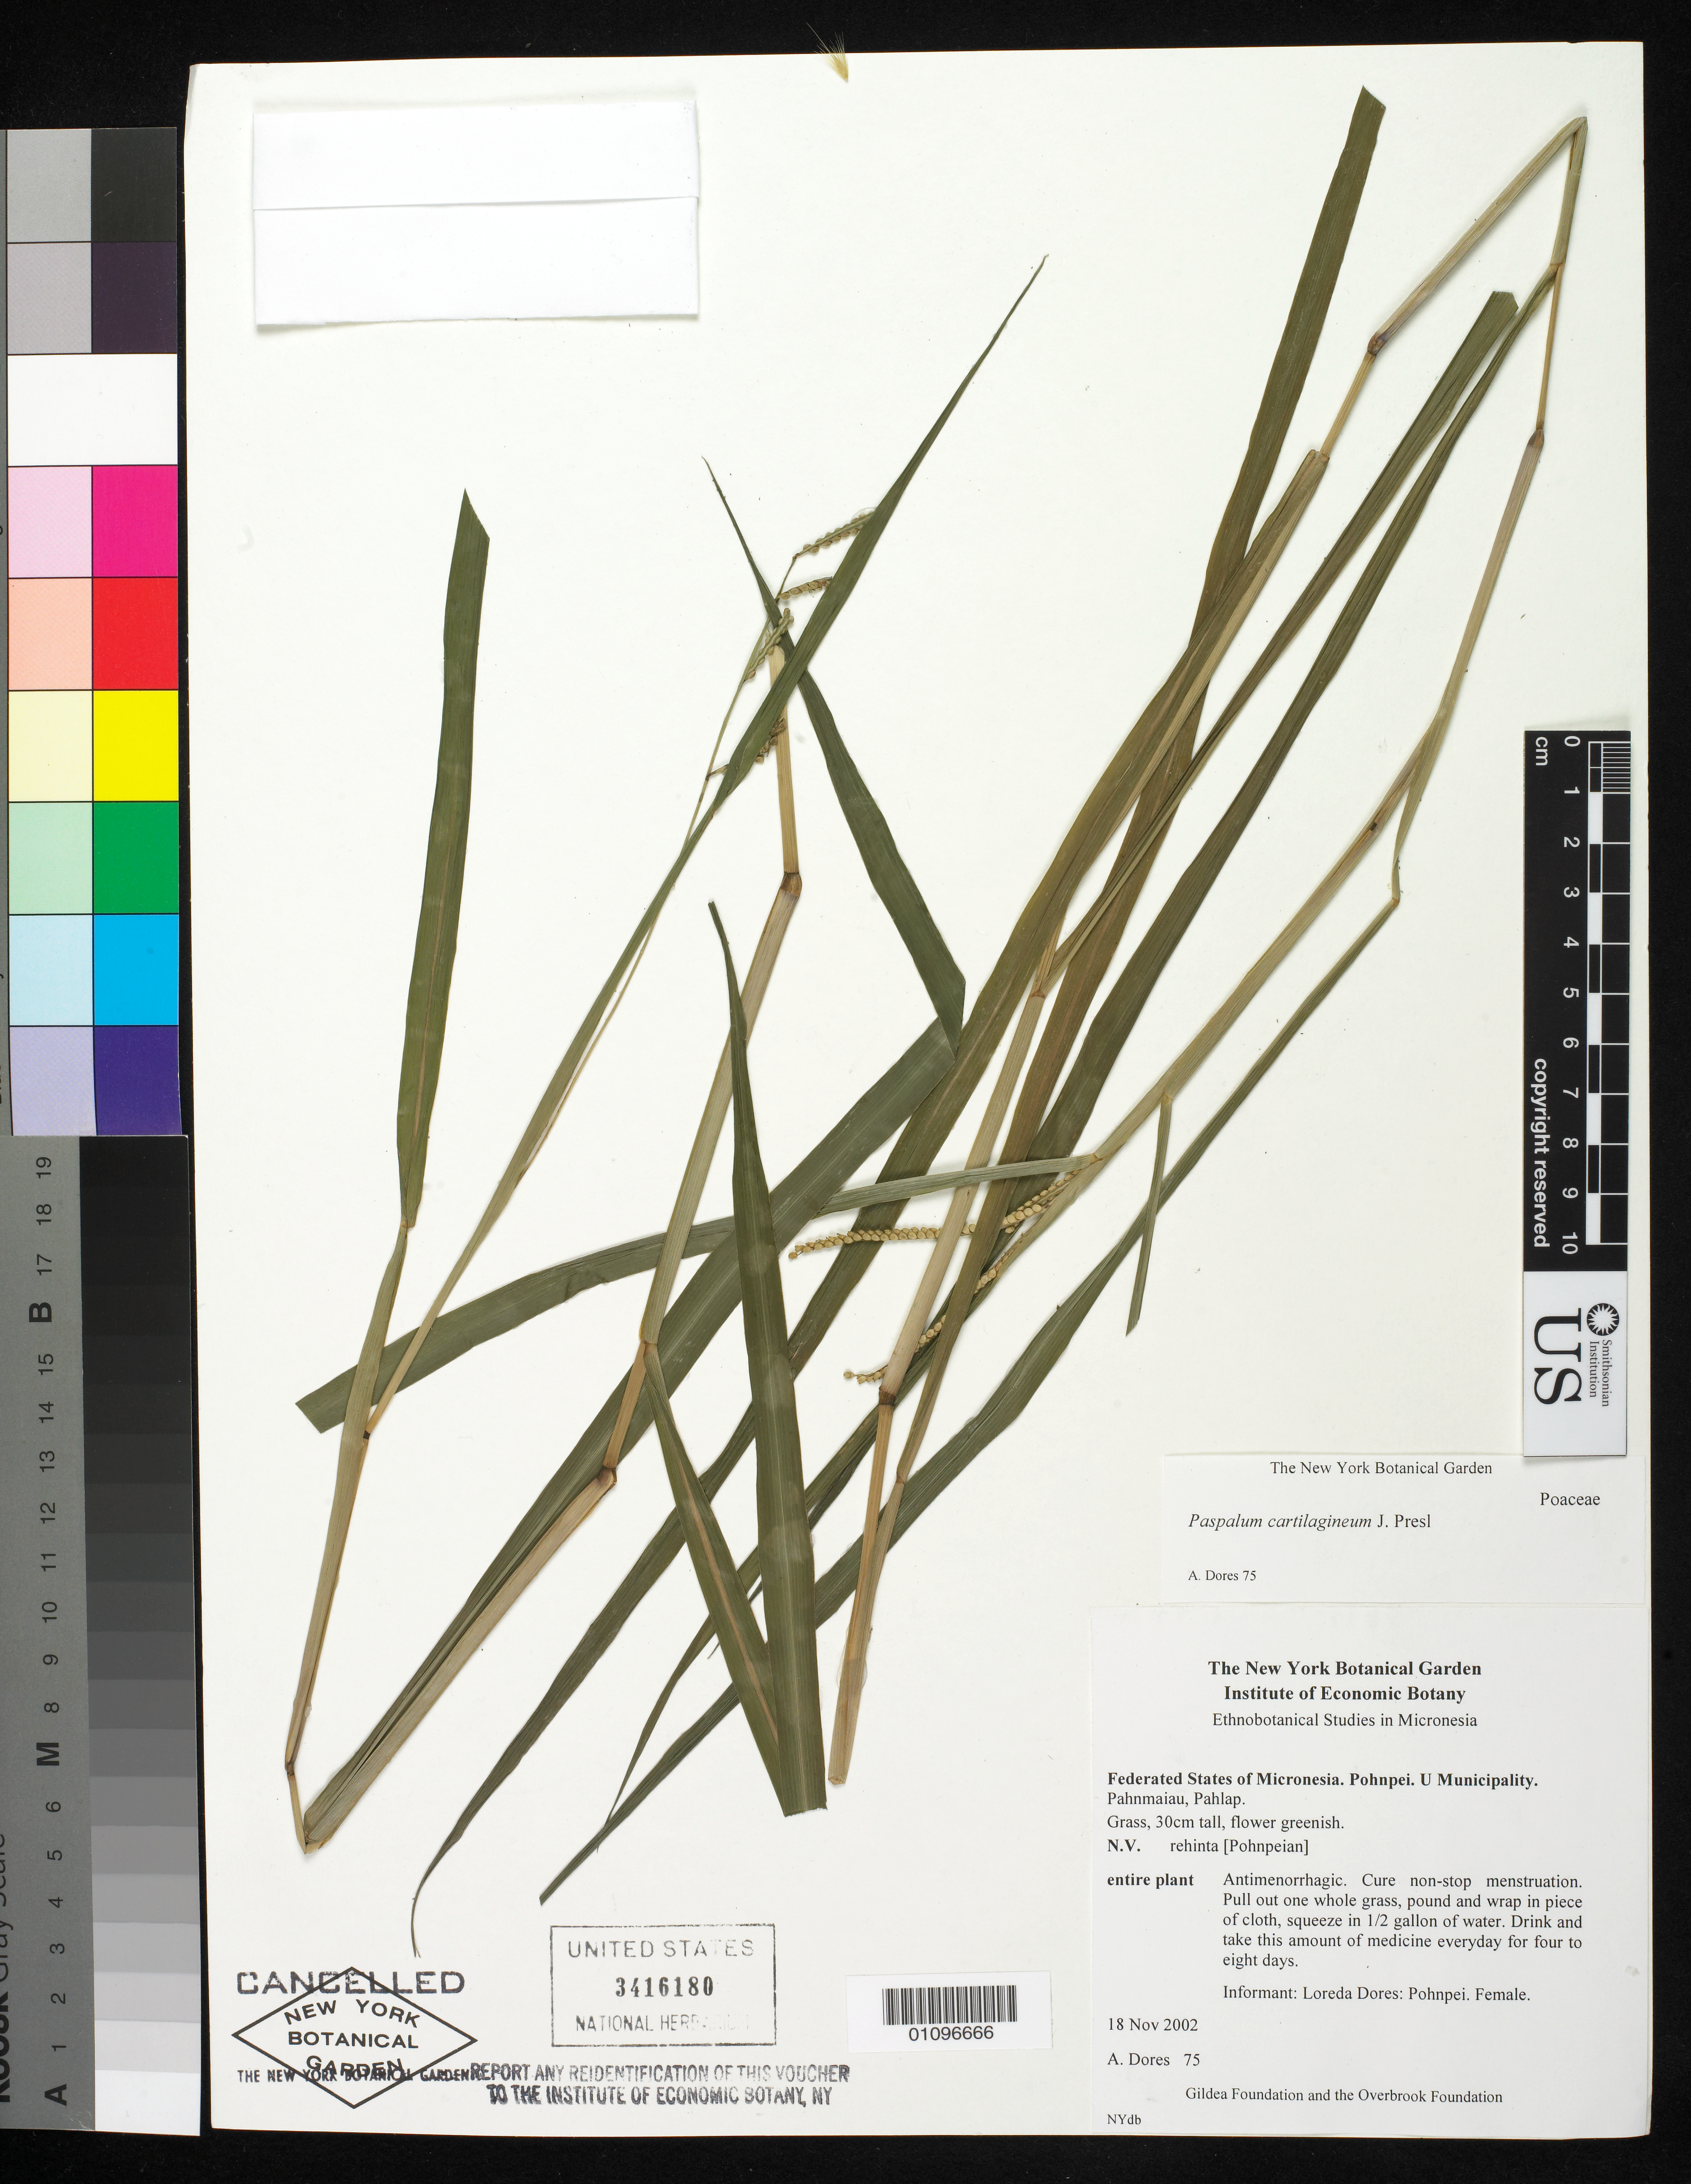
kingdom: Plantae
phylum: Tracheophyta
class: Liliopsida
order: Poales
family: Poaceae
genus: Paspalum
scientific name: Paspalum cartilagineum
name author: J. Presl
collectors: A. Dores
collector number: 75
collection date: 2002-11-18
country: Micronesia, Federated States of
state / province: Pohnpei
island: Pohnpei [Ponape]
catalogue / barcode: US 3416180